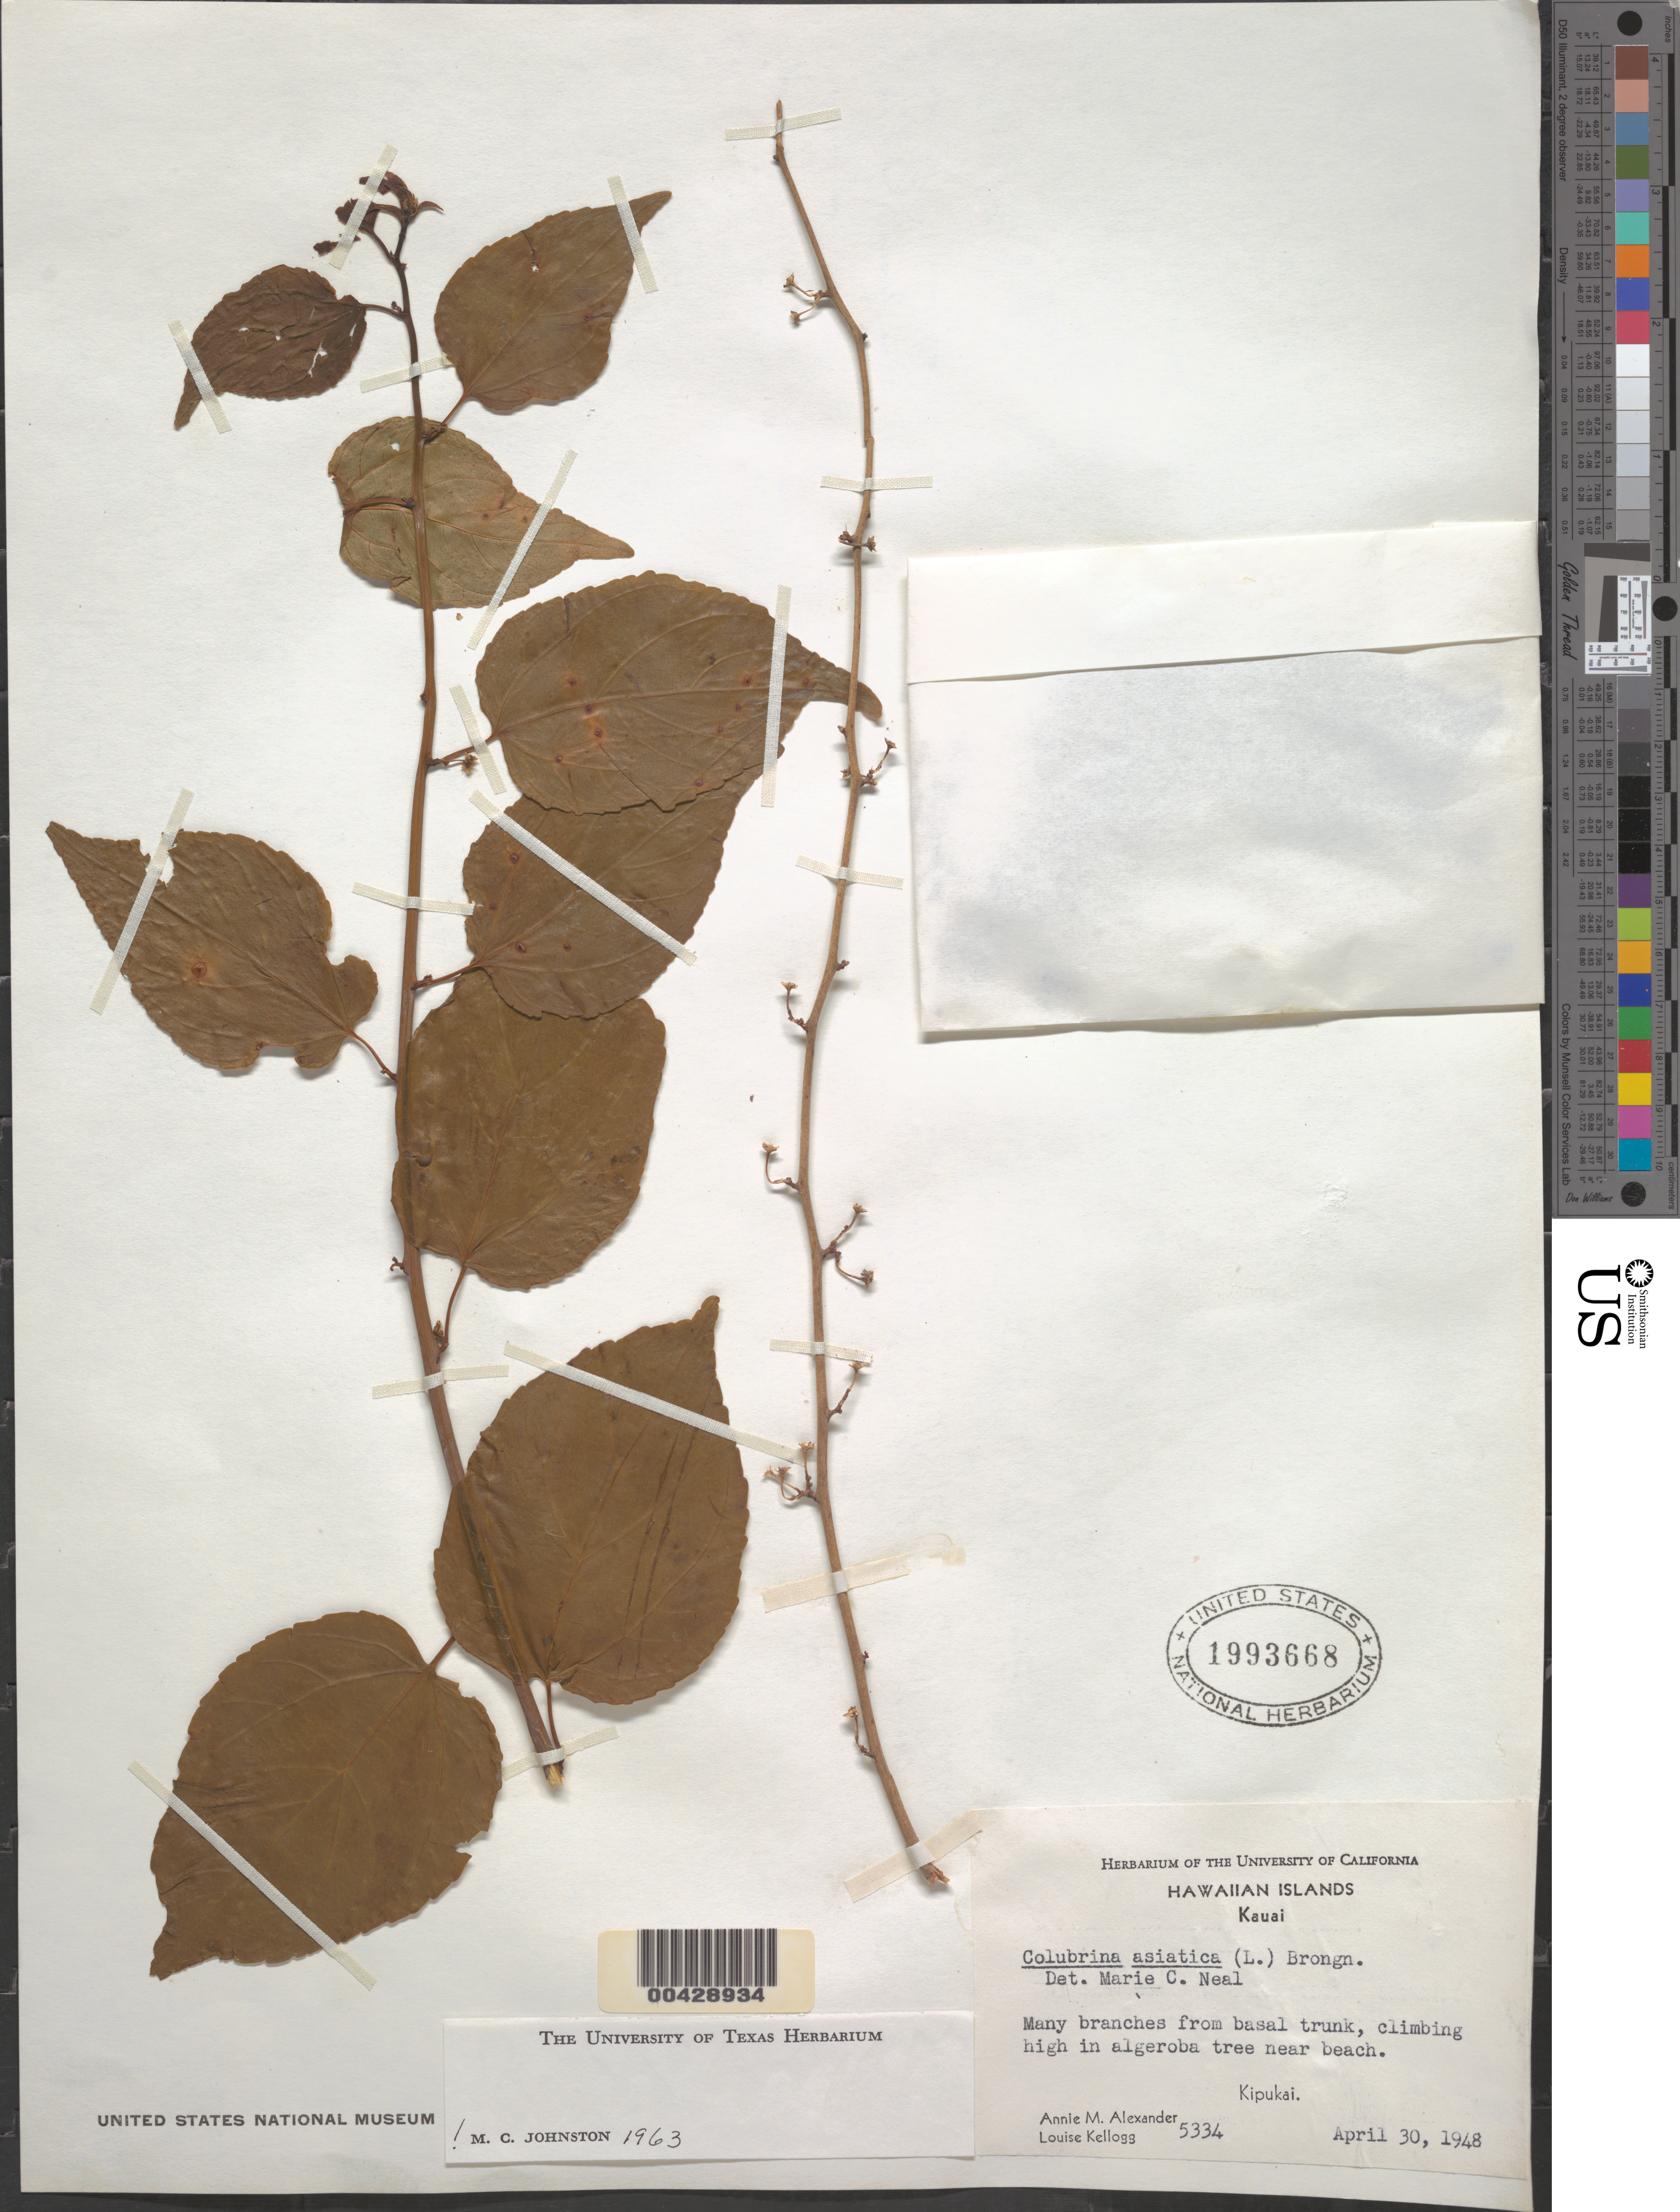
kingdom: Plantae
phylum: Tracheophyta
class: Magnoliopsida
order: Rosales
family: Rhamnaceae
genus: Colubrina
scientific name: Colubrina asiatica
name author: (L.) Brongn.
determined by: Ning, W. S.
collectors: A. M. Alexander & L. Kellogg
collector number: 5334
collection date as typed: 30 Apr 1948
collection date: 1948-04-30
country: United States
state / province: Hawaii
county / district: Kauai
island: Kaua'i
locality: Kipukai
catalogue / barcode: US 1993668